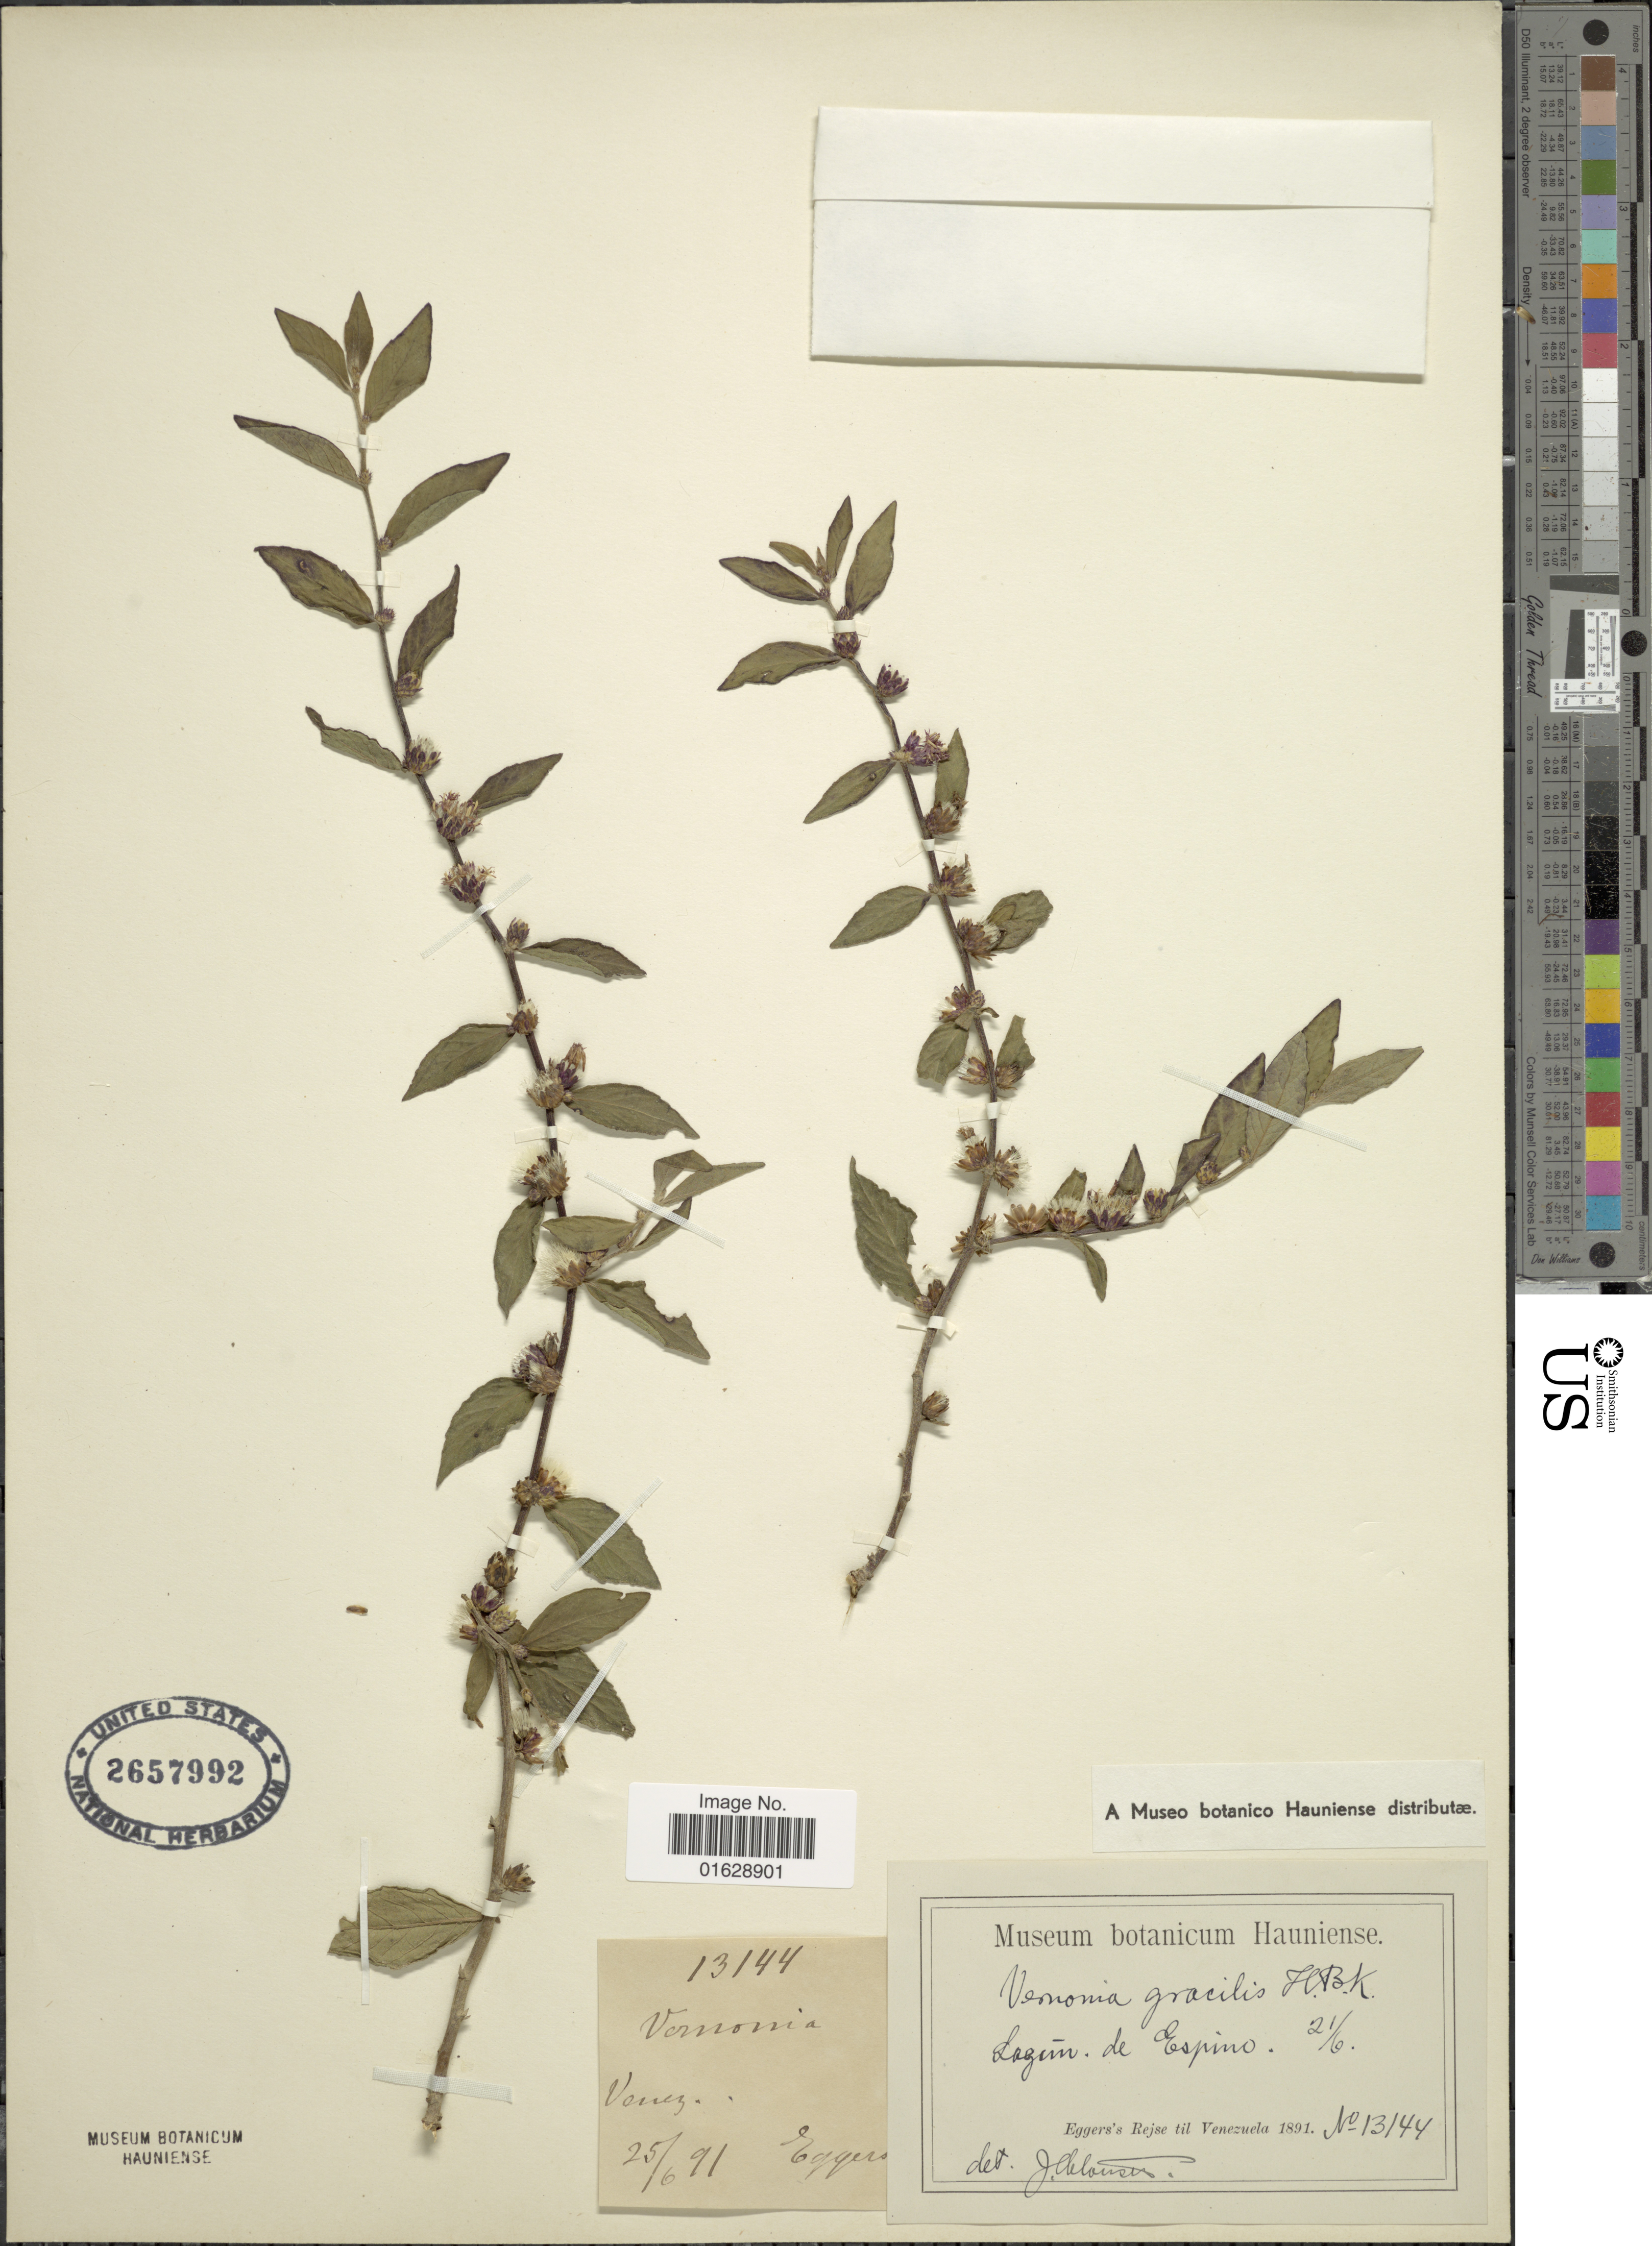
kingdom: Plantae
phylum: Tracheophyta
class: Magnoliopsida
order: Asterales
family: Asteraceae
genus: Lepidaploa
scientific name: Lepidaploa gracilis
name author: (Kunth) H. Rob.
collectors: -. Eggers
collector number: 13144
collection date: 1891-06-25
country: Venezuela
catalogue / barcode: US 2657992